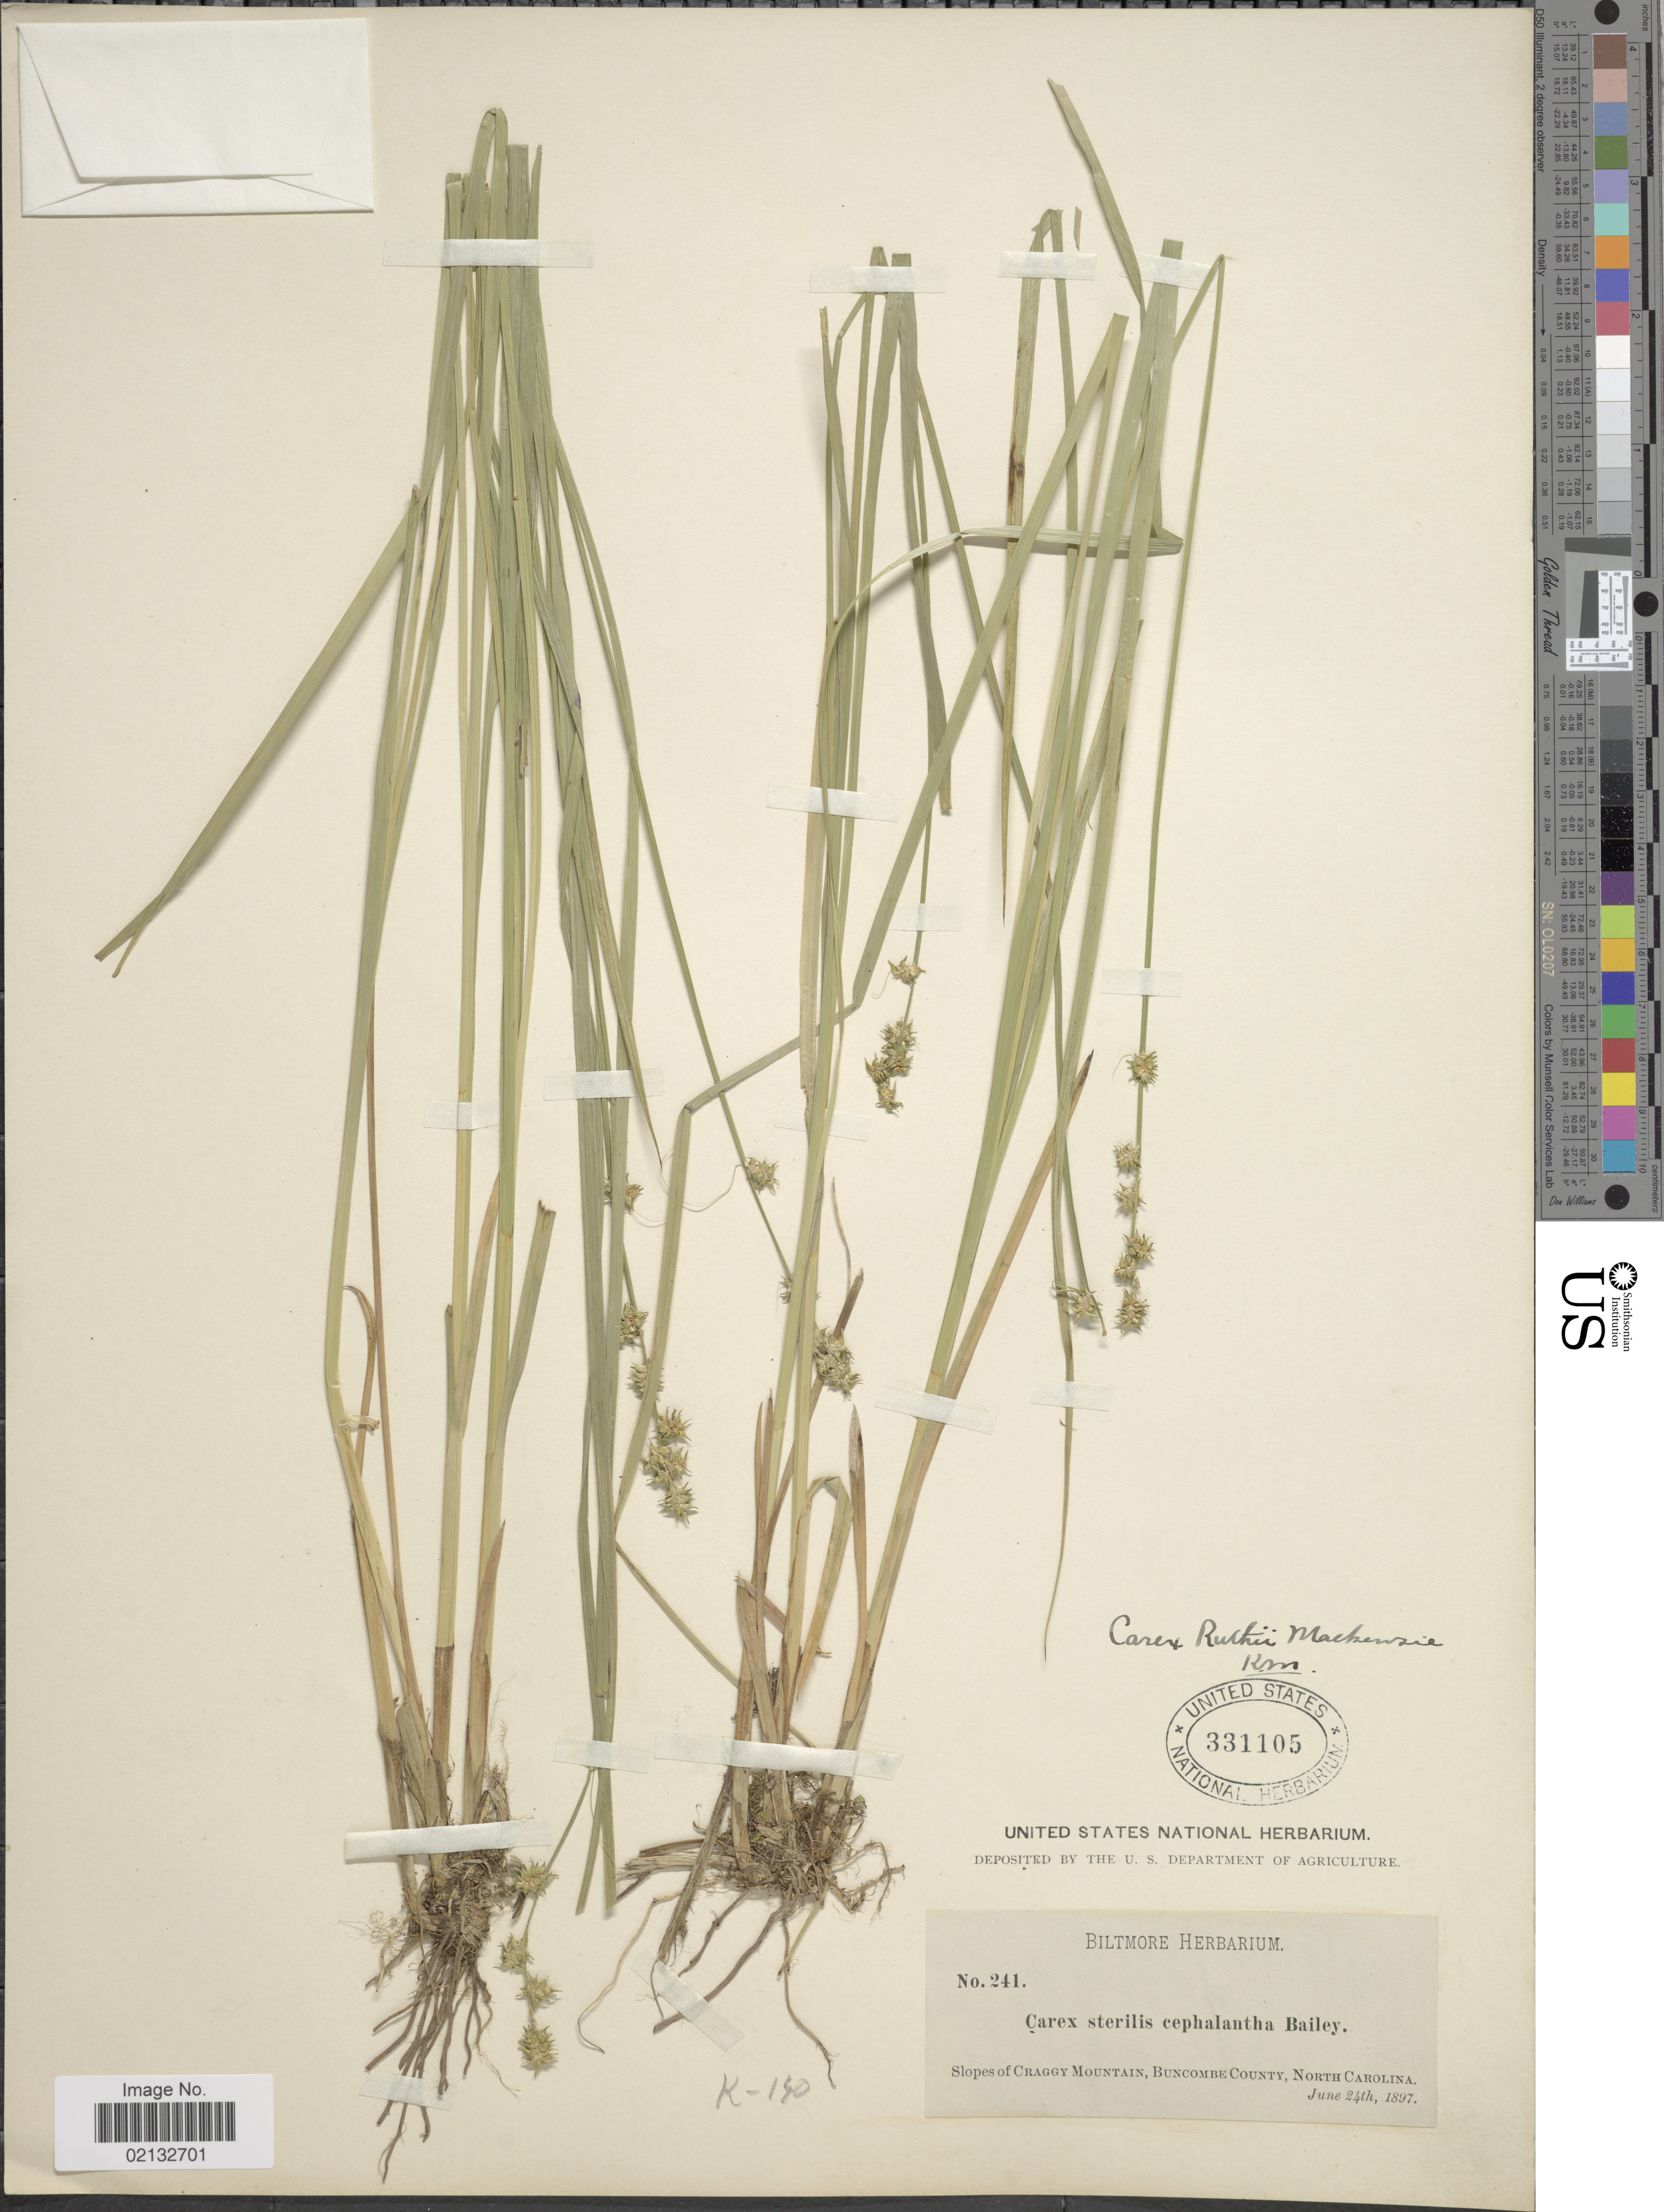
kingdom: Plantae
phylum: Tracheophyta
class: Liliopsida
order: Poales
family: Cyperaceae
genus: Carex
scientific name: Carex ruthii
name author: Mack.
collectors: ex herb. Biltmore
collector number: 241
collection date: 1897-06-24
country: United States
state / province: North Carolina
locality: Slopes of Craggy Mountain, Buncombe County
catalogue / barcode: US 331105